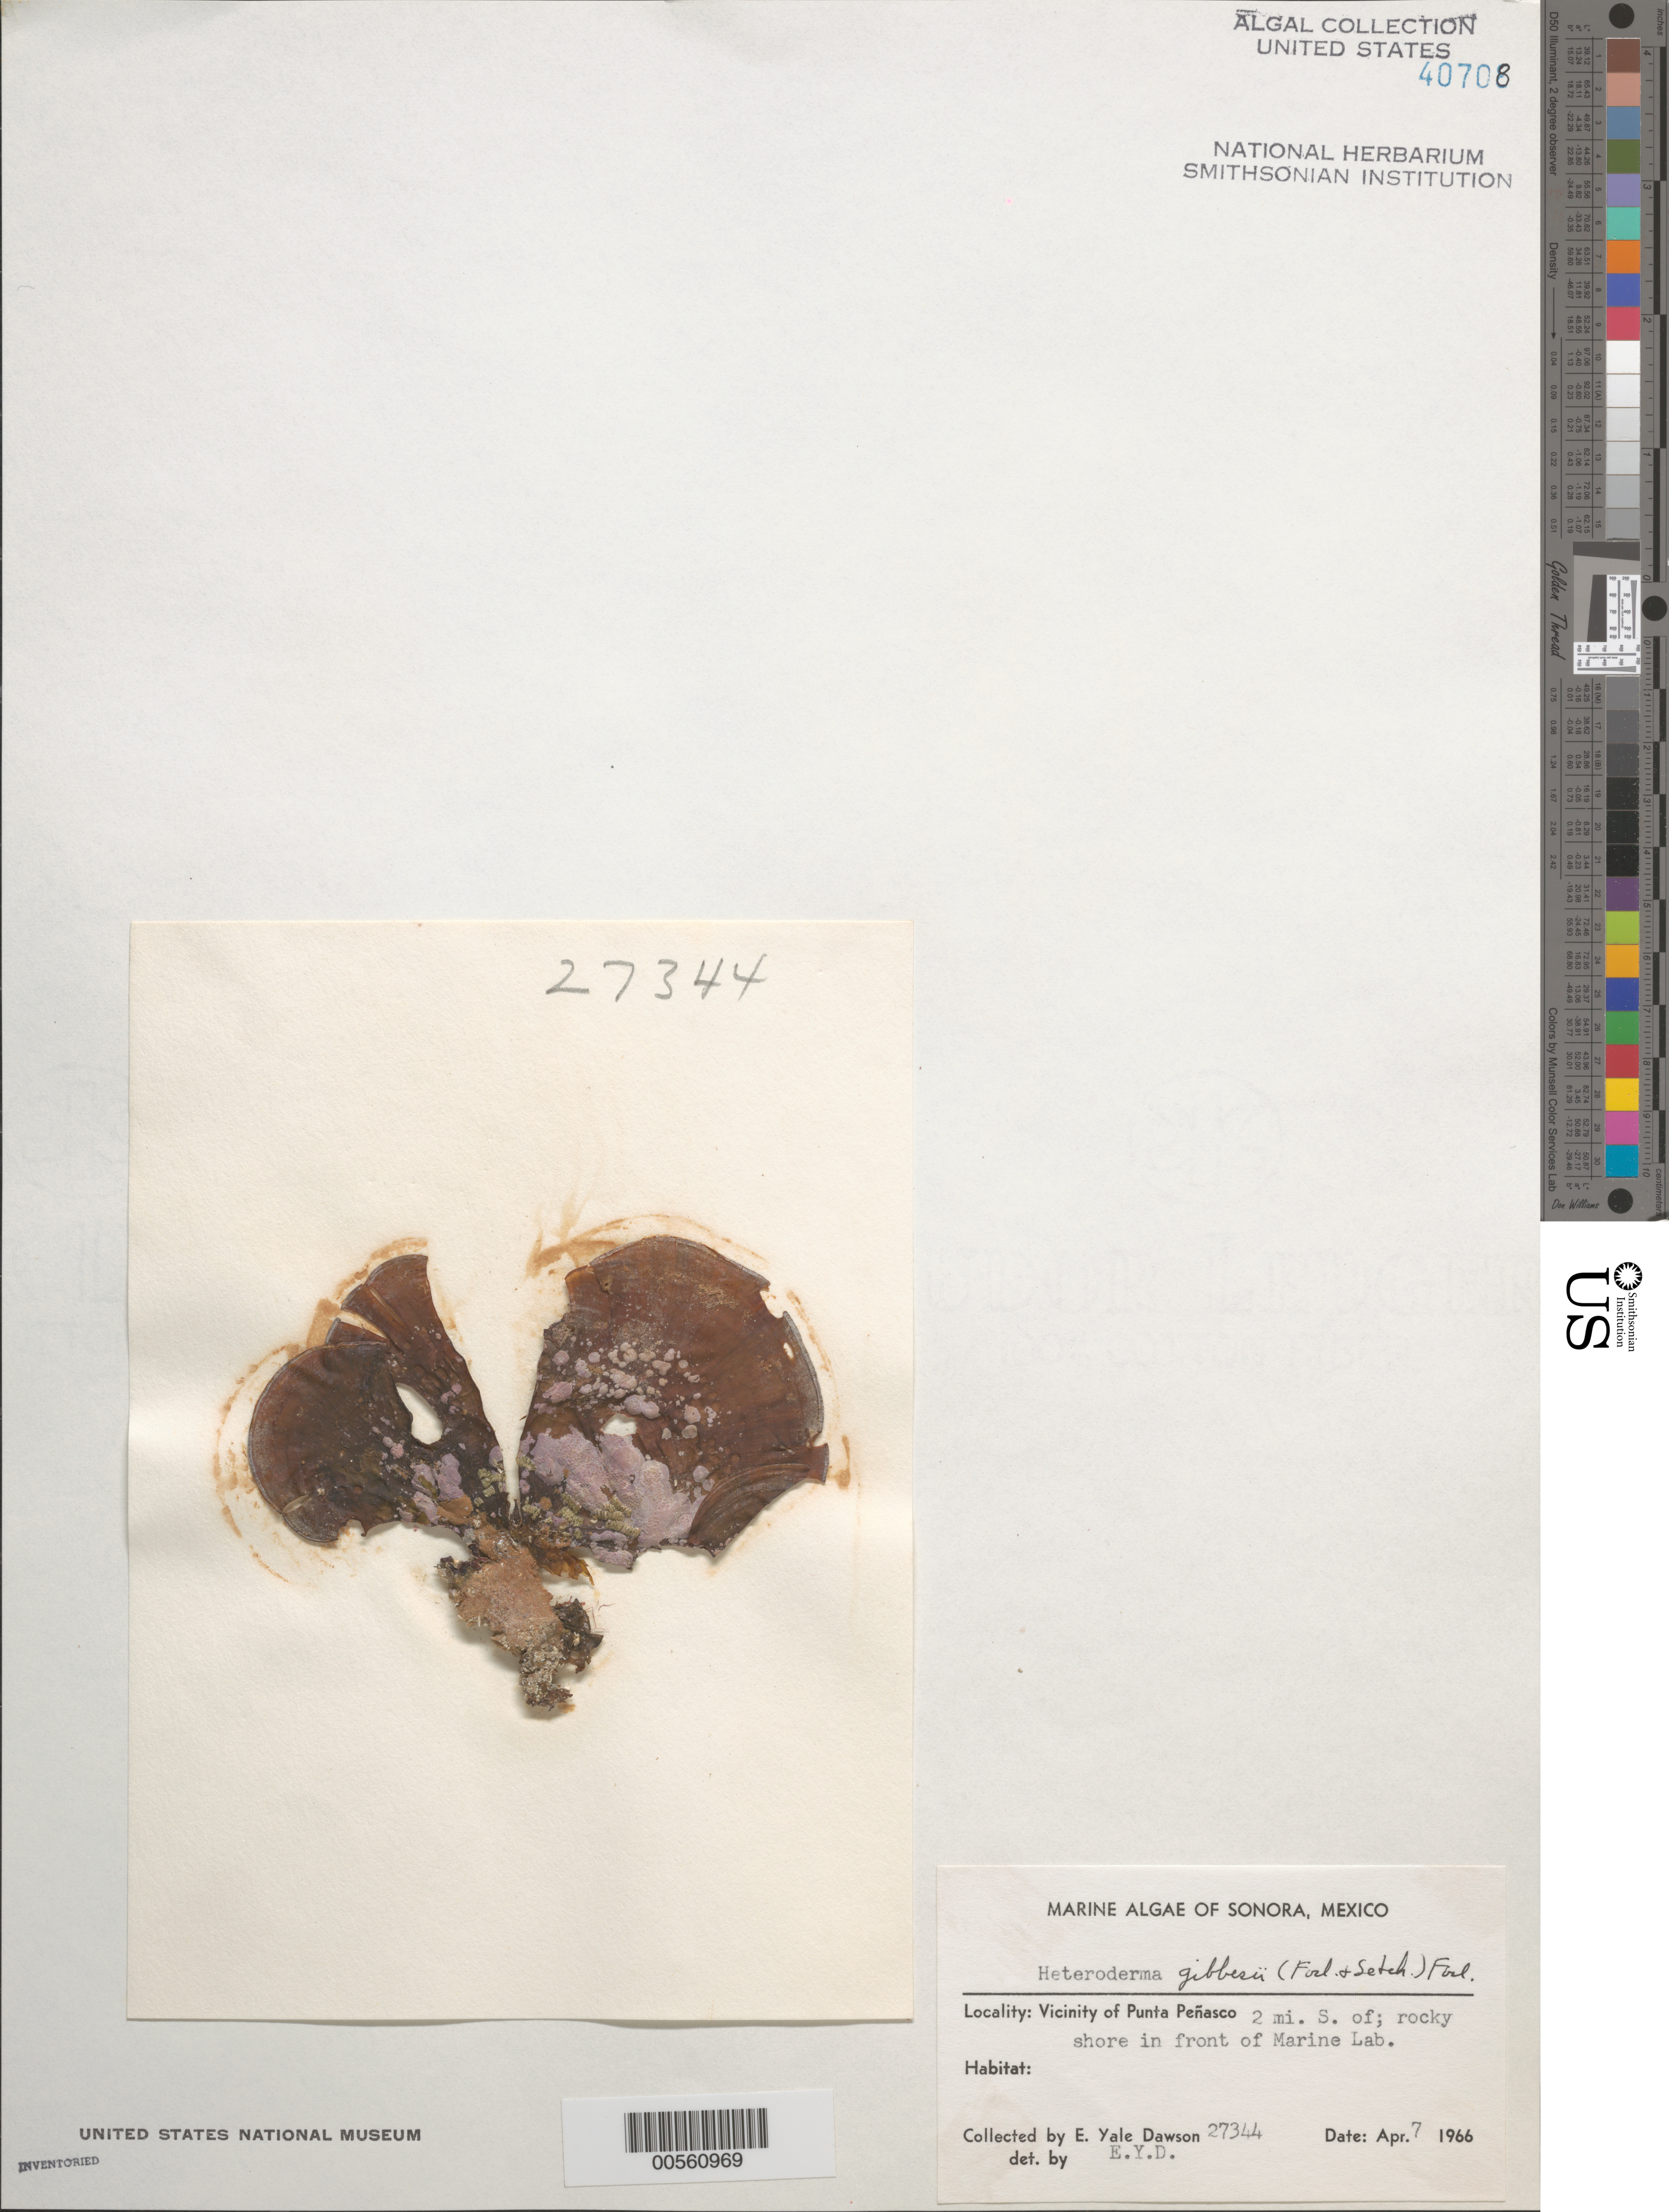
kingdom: Plantae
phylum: Rhodophyta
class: Florideophyceae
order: Corallinales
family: Corallinaceae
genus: Heteroderma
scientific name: Heteroderma gibbsii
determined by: Dawson, E. Y.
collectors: E. Y. Dawson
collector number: EYD 27344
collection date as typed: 07 Apr 1966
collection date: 1966-04-07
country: Mexico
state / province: Sonora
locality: Marine laboratory shore, 2 miles south of Punta Penasco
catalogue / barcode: US 40708